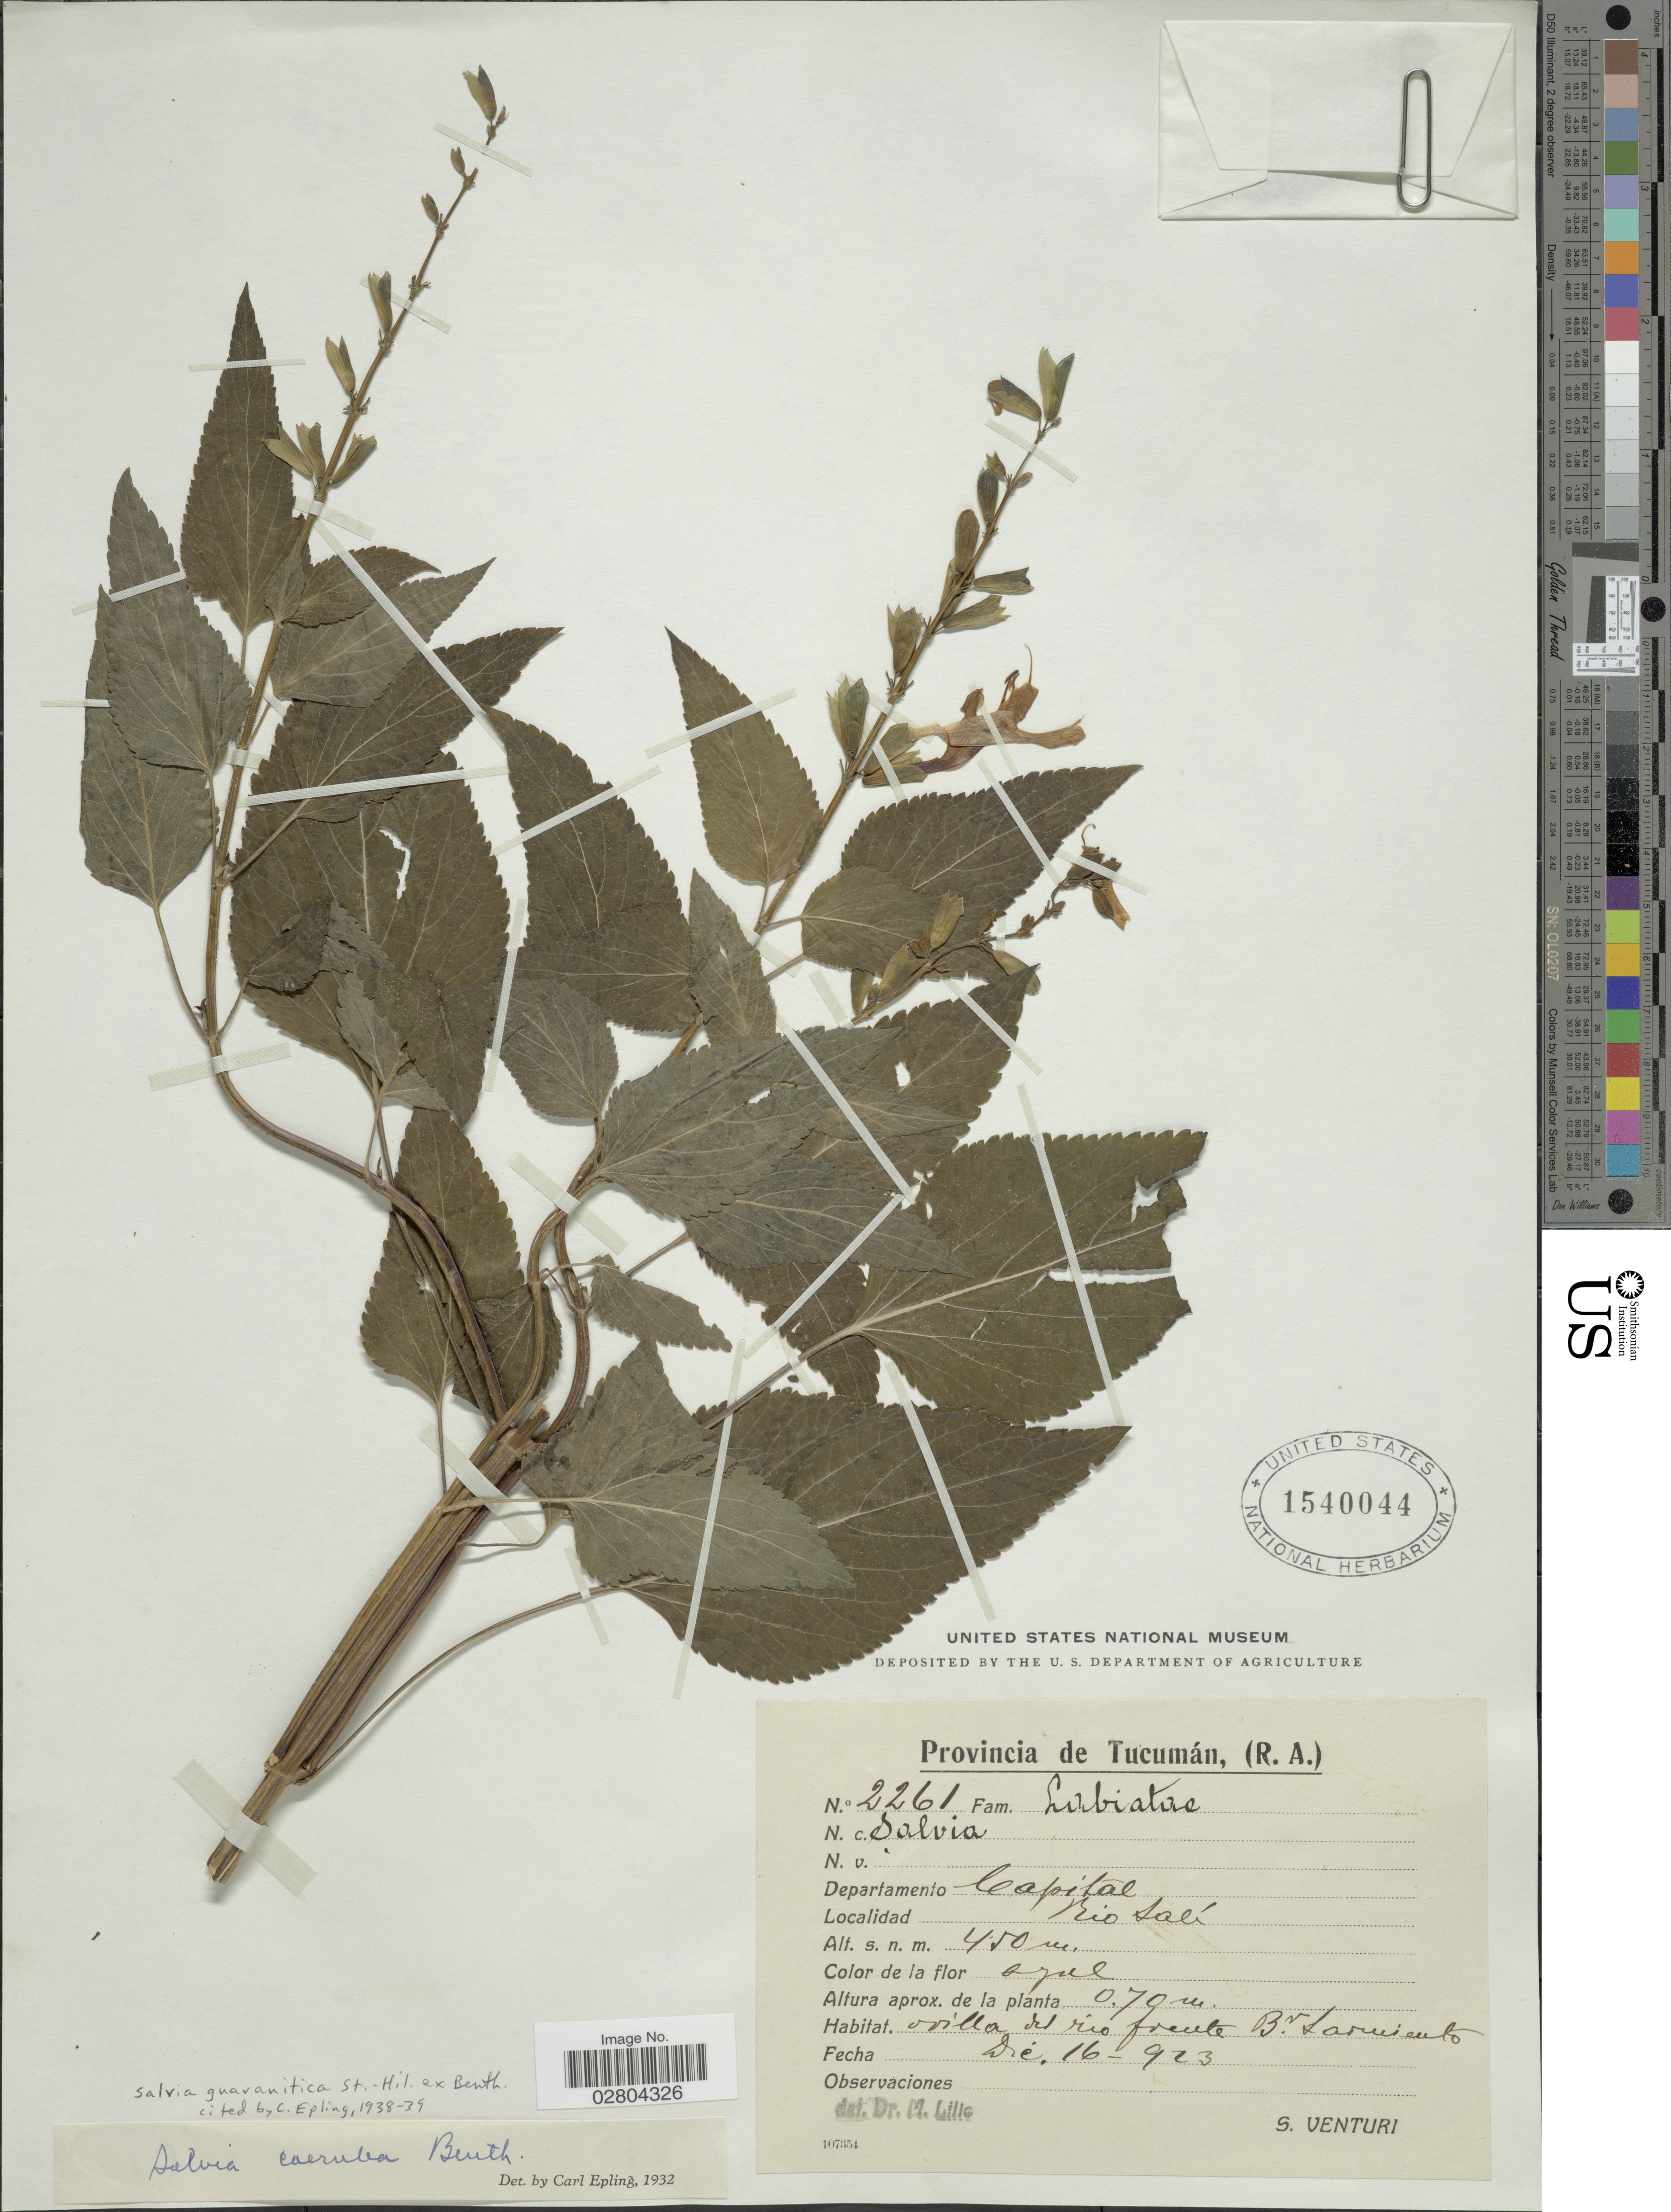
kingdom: Plantae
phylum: Tracheophyta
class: Magnoliopsida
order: Lamiales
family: Lamiaceae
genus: Salvia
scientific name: Salvia guaranitica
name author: A. St.-Hil. ex Benth.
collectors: S. Venturi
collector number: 2261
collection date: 1923-12-16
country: Argentina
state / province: Tucuman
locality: Departamento Capital. Rio Salí.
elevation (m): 450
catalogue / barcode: US 1540044